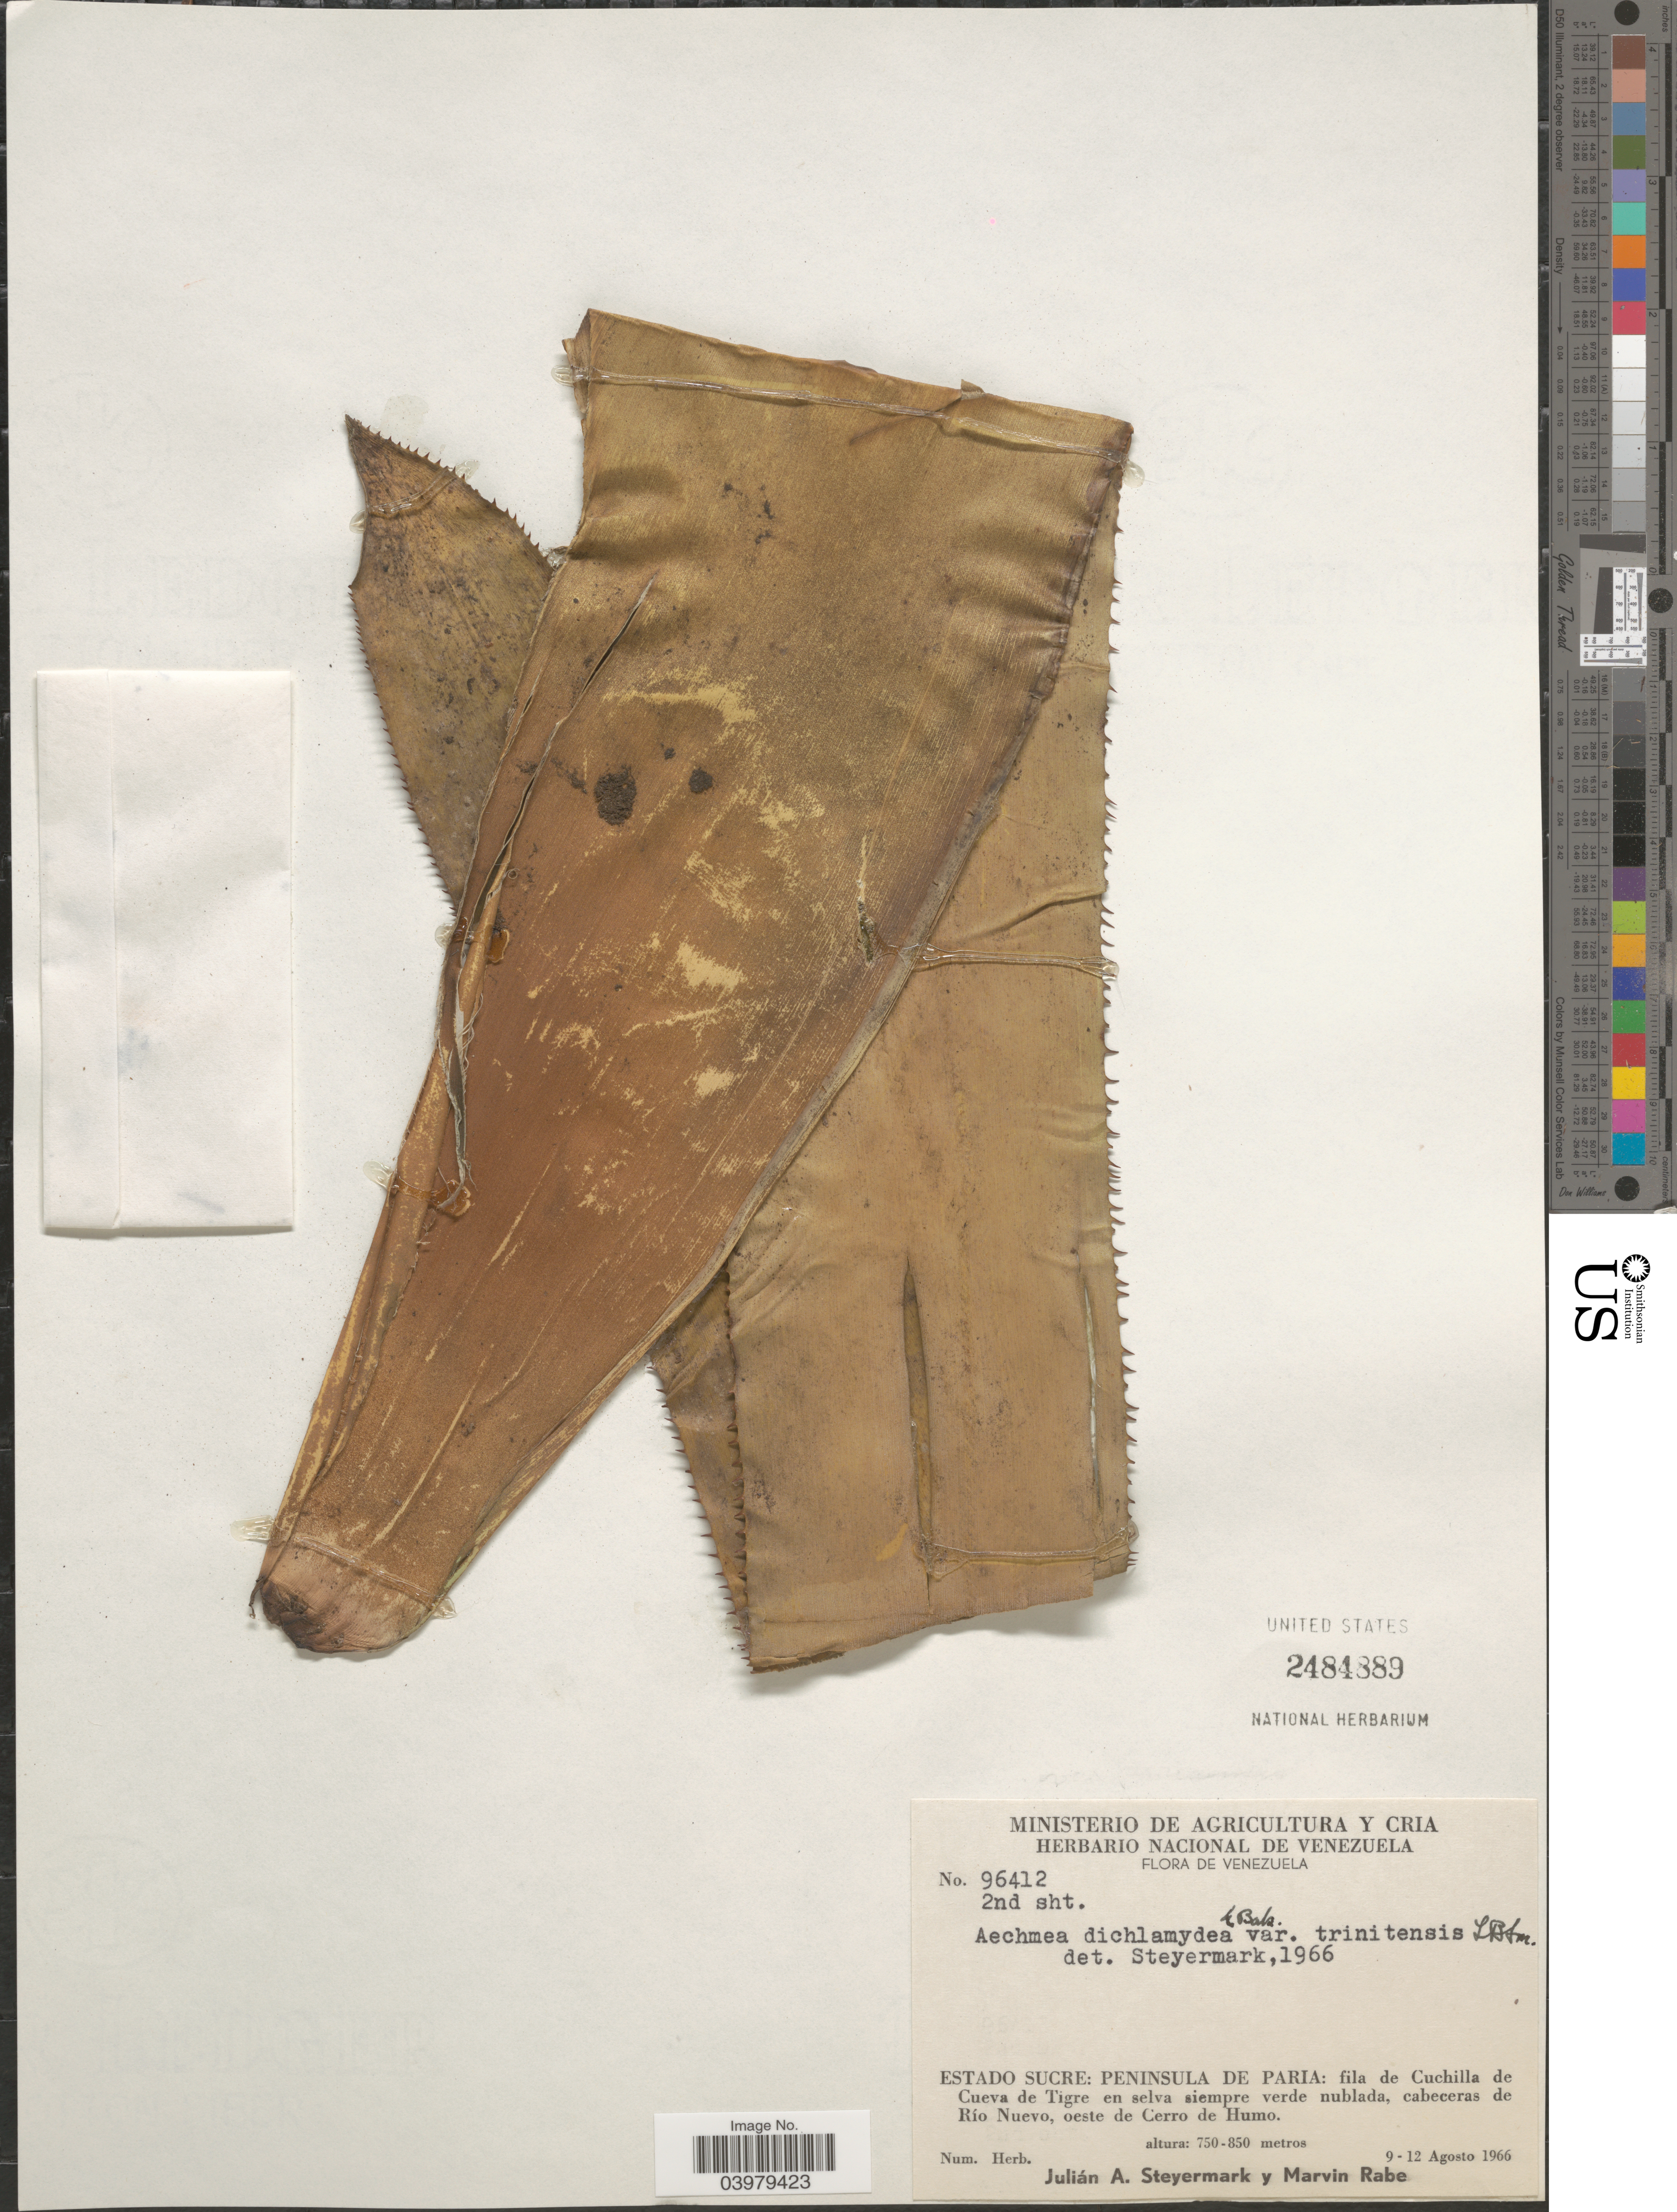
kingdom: Plantae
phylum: Tracheophyta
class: Liliopsida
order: Poales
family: Bromeliaceae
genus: Aechmea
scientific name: Aechmea dichlamydea var. trinitensis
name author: L.B. Sm.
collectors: J. Steyermark & M. Rabe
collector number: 96412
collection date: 1966-08-09/1966-08-12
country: Venezuela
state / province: Sucre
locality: Peninsula de Paria: fila de Cuchilla de Cueva de Tigre en selva siempre verde nublada, cabeceras de Río Nuevo, oeste de Cerro de Humo.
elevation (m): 750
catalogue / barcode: US 2484889